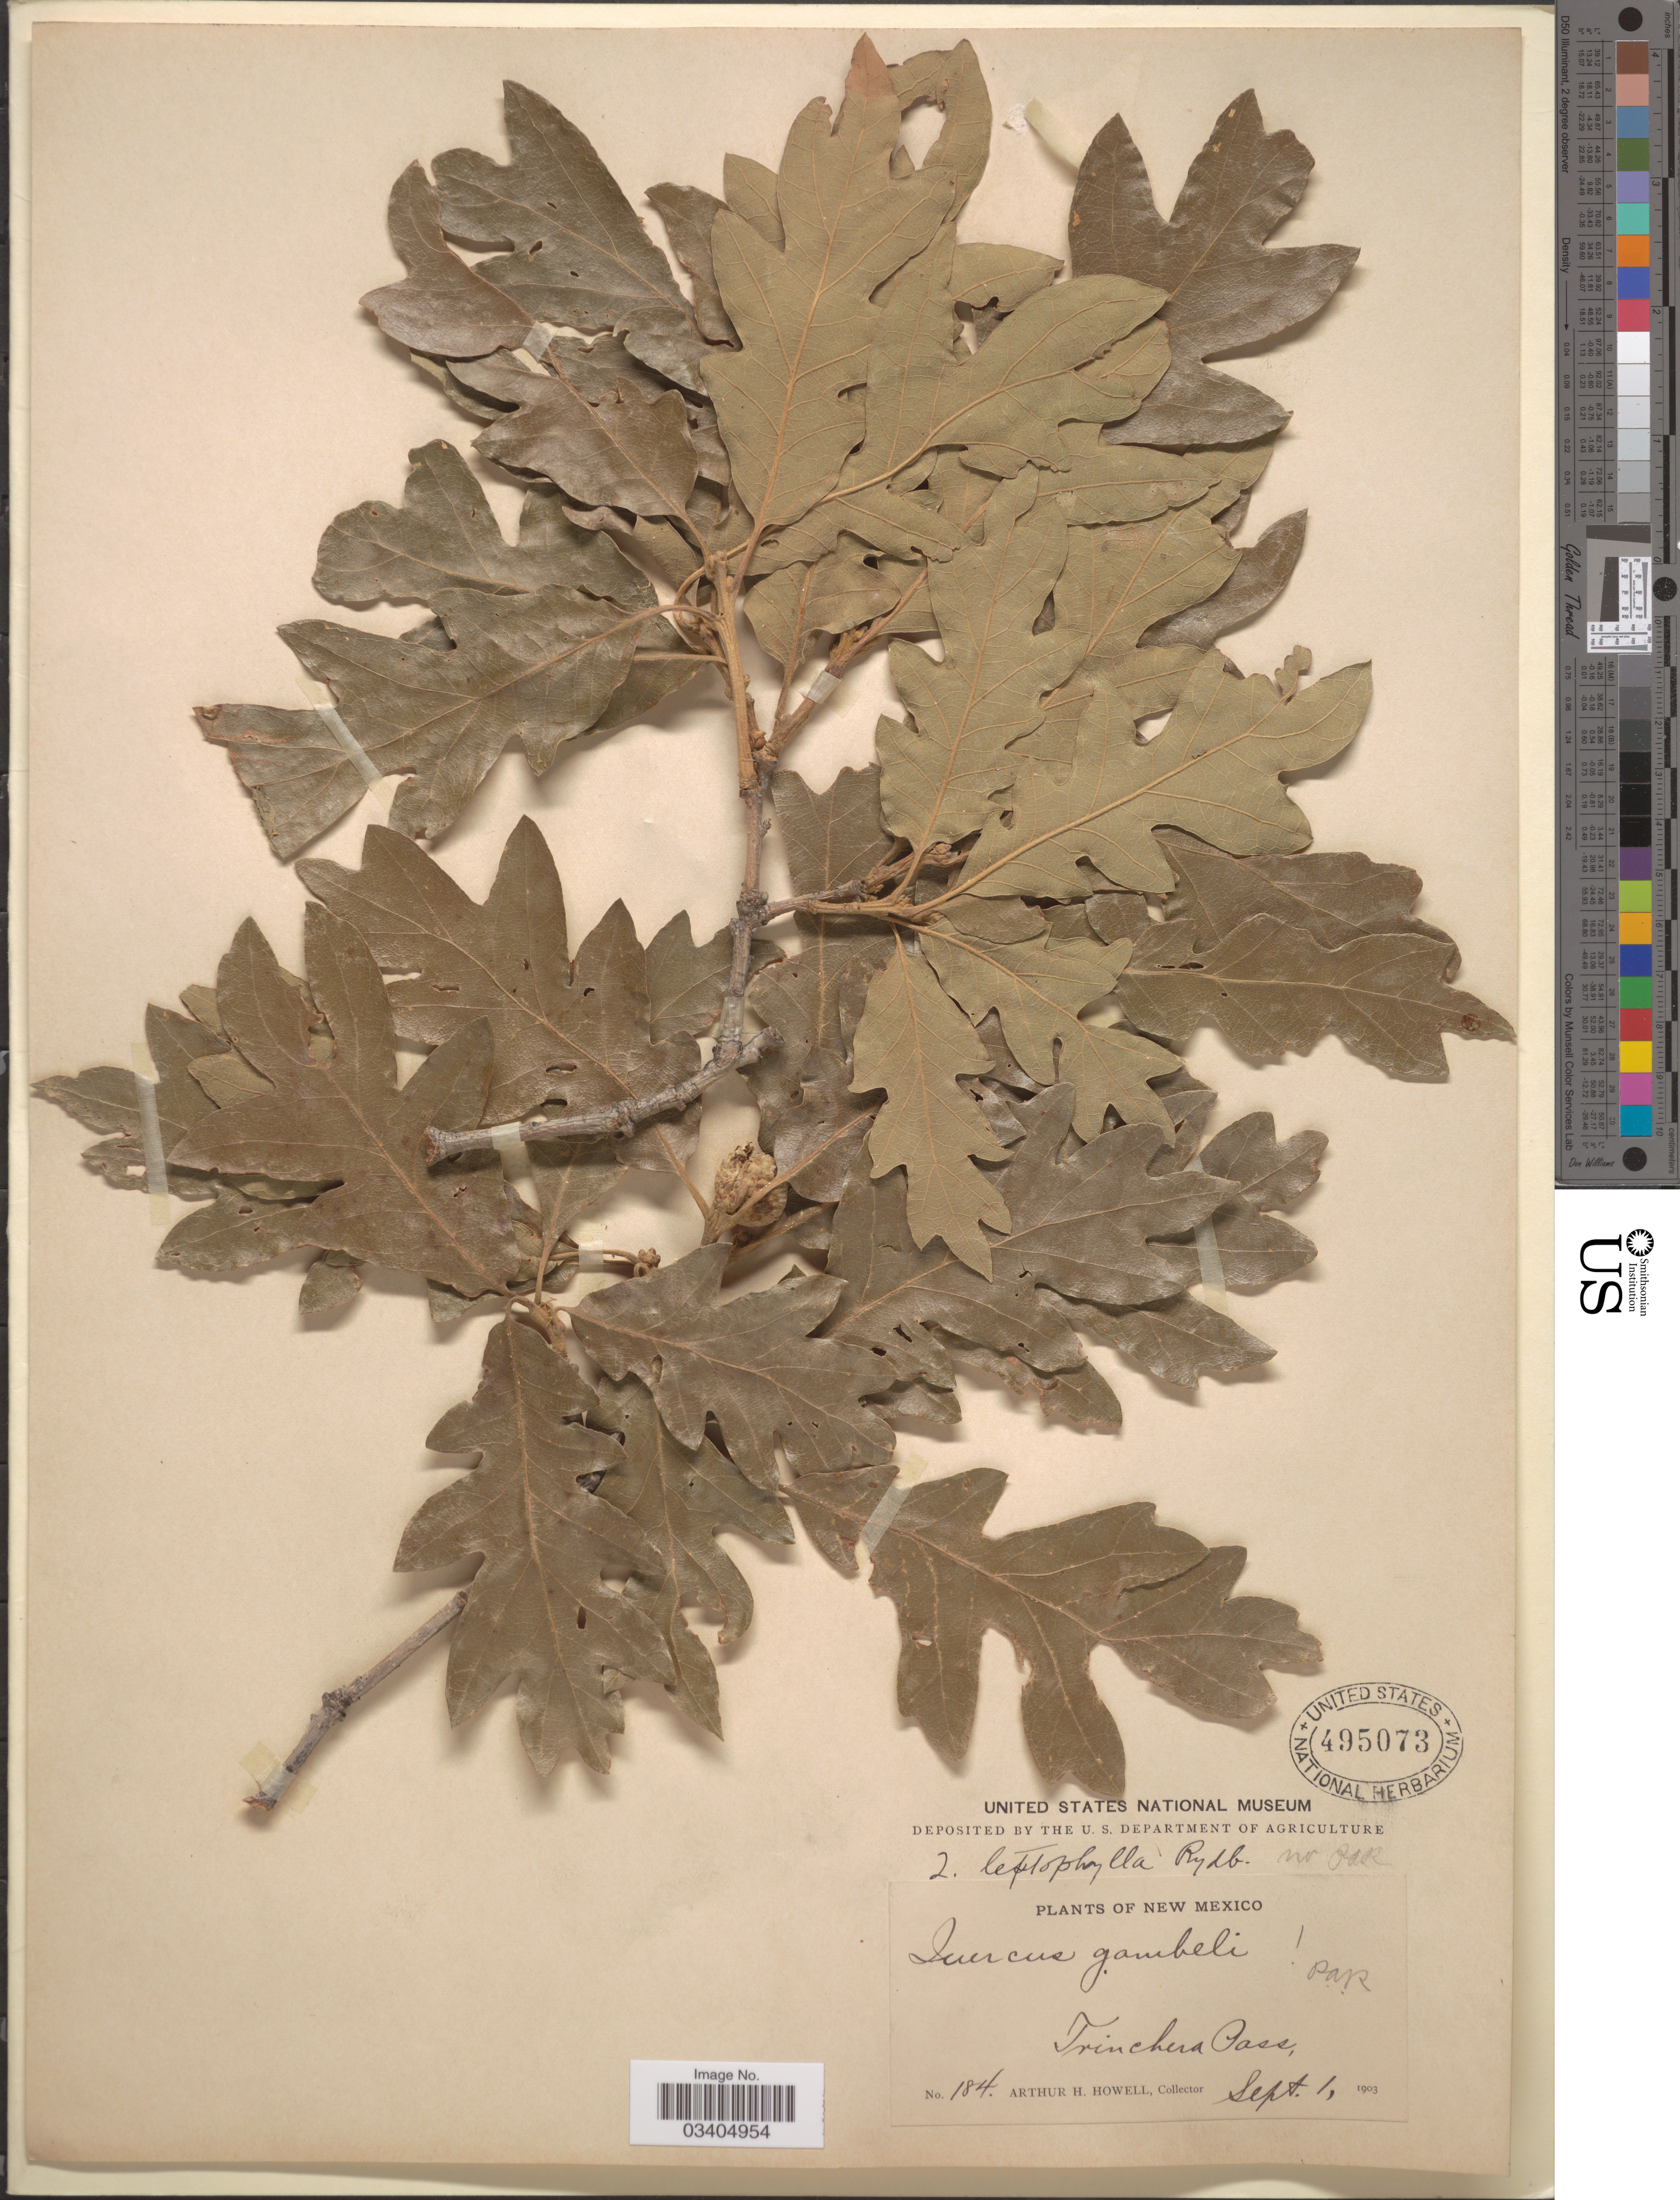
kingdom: Plantae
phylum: Tracheophyta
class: Magnoliopsida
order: Fagales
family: Fagaceae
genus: Quercus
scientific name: Quercus gambelii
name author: Nutt.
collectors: A. H. Howell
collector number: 184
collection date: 1903-09-01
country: United States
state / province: New Mexico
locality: Trinchera Pass.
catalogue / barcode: US 495073